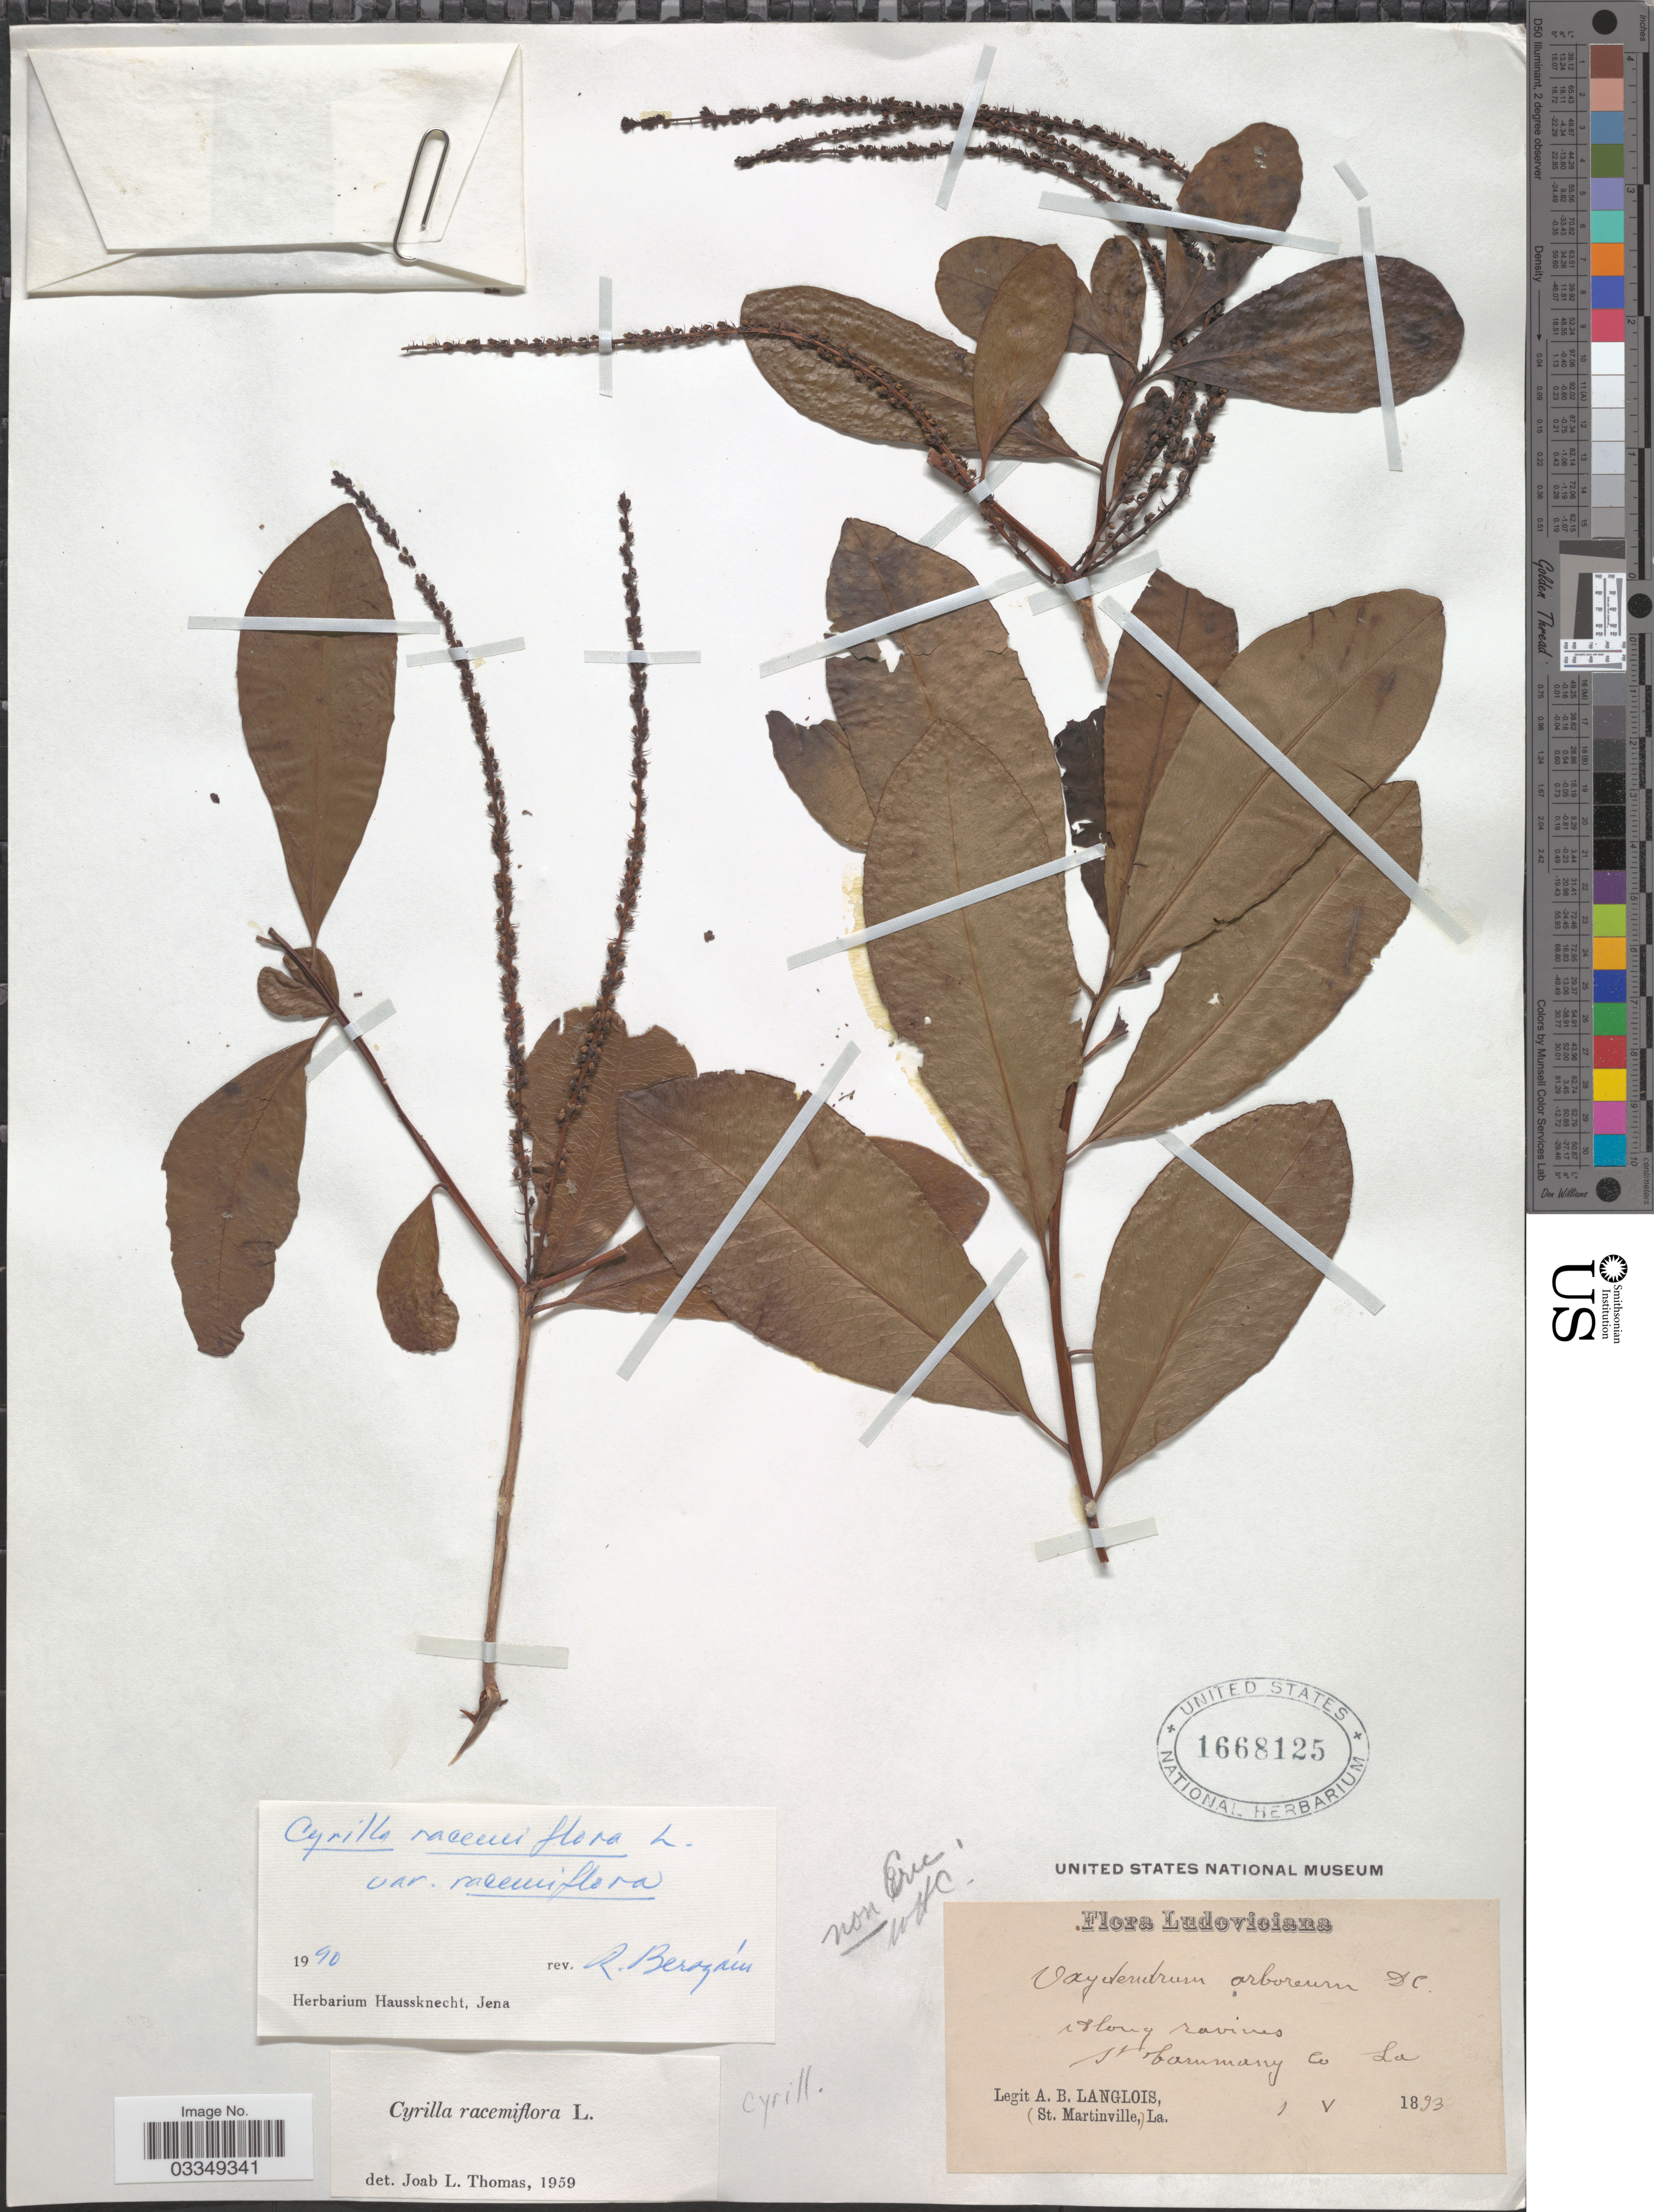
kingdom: Plantae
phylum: Tracheophyta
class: Magnoliopsida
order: Ericales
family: Cyrillaceae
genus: Cyrilla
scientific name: Cyrilla racemiflora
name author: L.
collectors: A. Langlois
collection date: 1893-05-01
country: United States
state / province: Louisiana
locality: Ludoviciana. Along ravines. St. Tammany Co.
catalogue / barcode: US 1668125